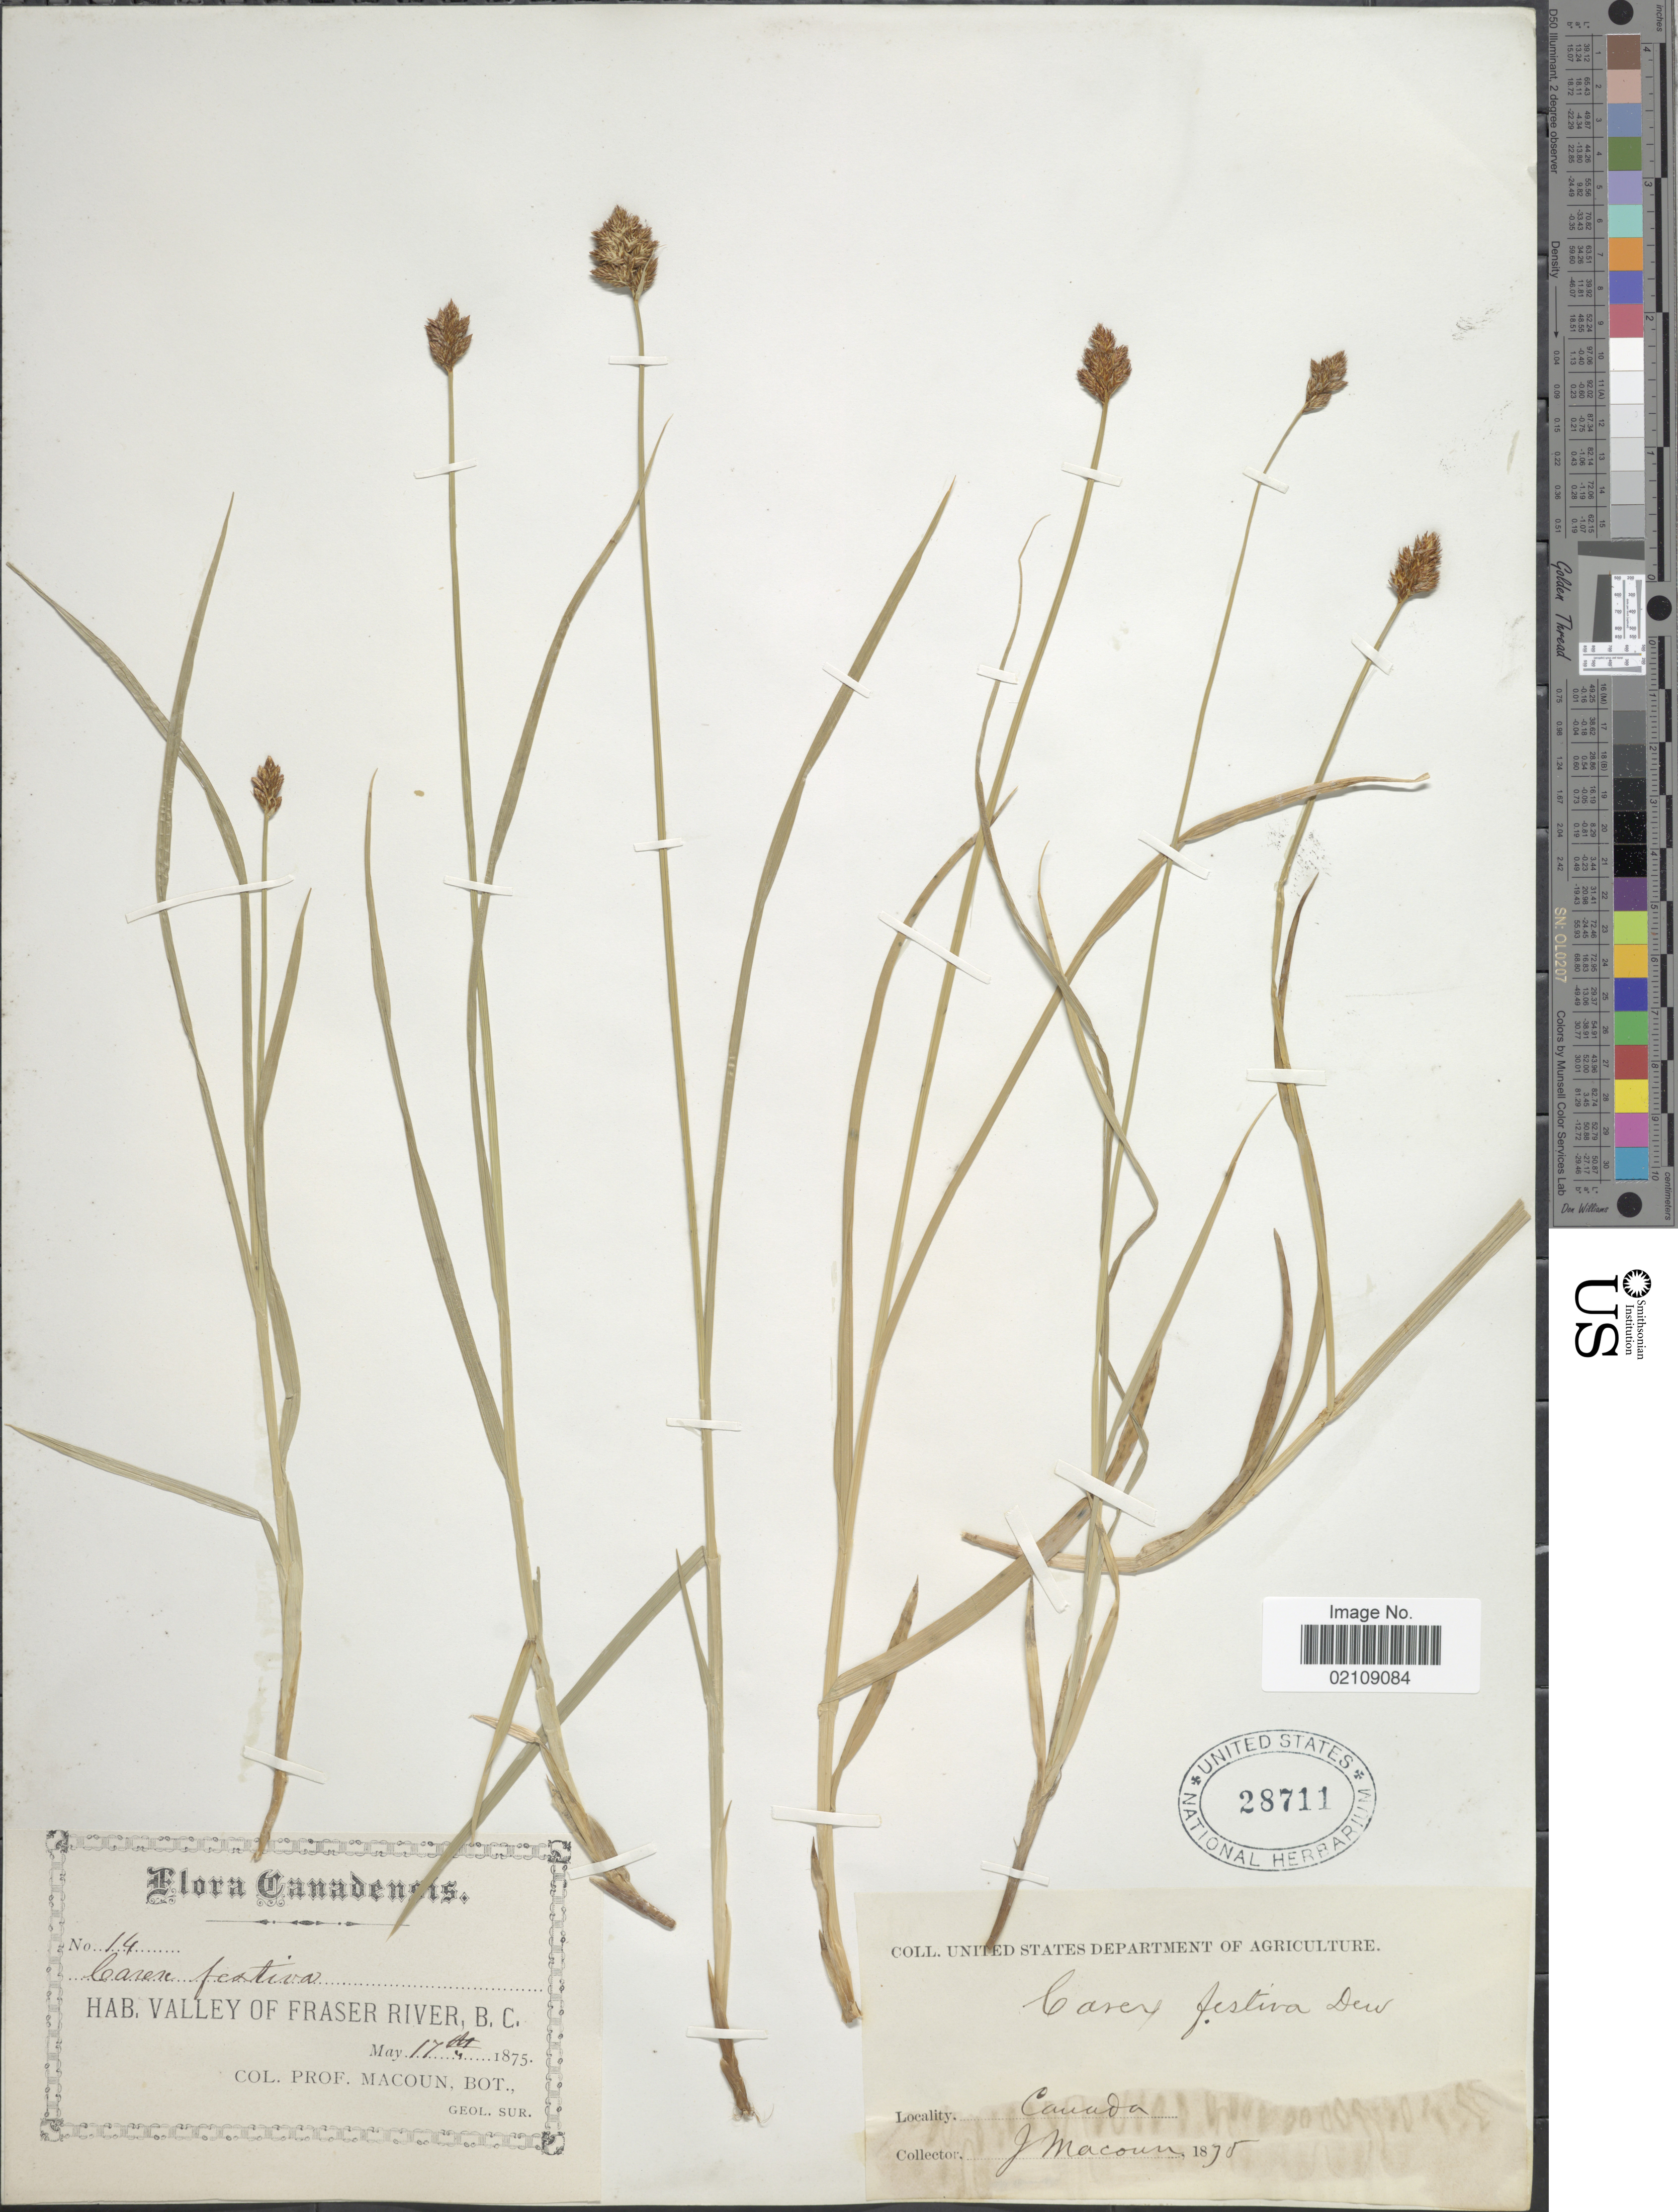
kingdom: Plantae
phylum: Tracheophyta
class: Liliopsida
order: Poales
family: Cyperaceae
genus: Carex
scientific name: Carex sp.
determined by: Strong, Mark T., (BOT), Smithsonian Institution - National Museum of Natural History (UNITED STATES)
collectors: J. Macoun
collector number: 14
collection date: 1875-05-17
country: Canada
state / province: British Columbia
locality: Valley of Fraser River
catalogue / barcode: US 28711